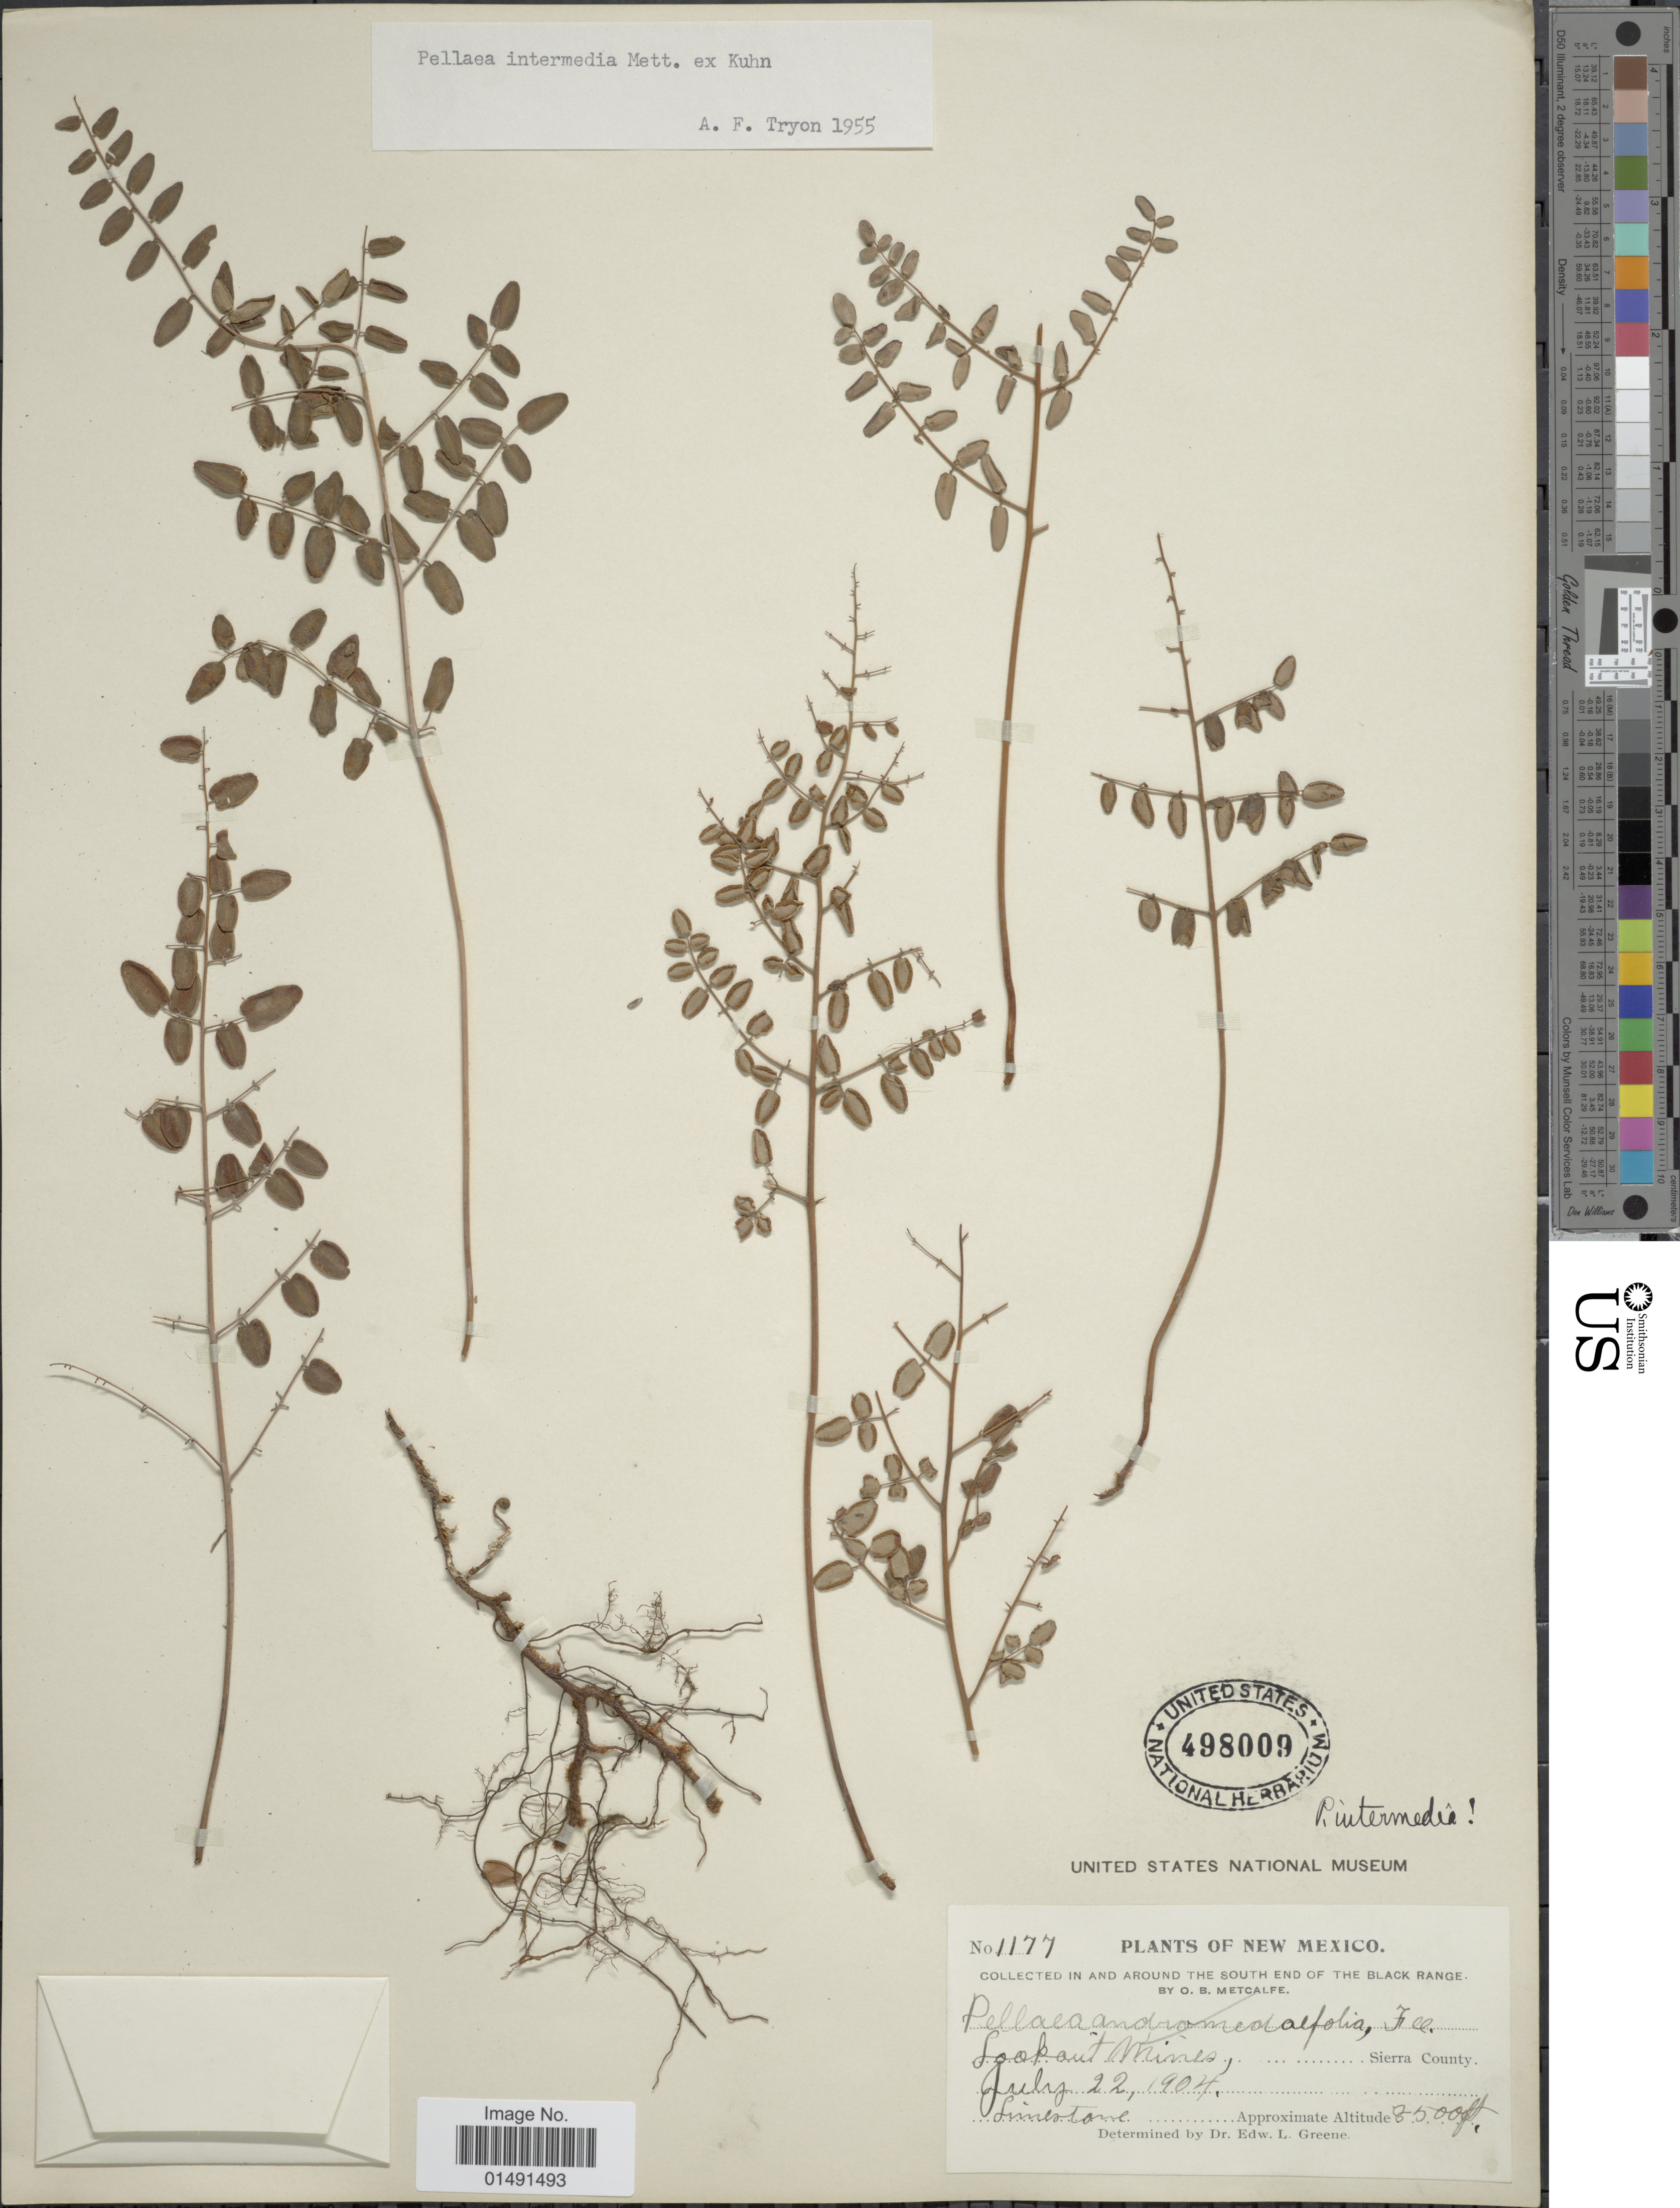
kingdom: Plantae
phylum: Tracheophyta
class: Polypodiopsida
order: Polypodiales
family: Pteridaceae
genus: Pellaea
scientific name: Pellaea intermedia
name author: Mett. ex Kuhn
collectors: O. B. Metcalfe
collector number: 1177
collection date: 1904-07-22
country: United States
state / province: New Mexico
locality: In and around the South end of the Black Range, Lookout Mines, Sierra County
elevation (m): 2591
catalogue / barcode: US 498009